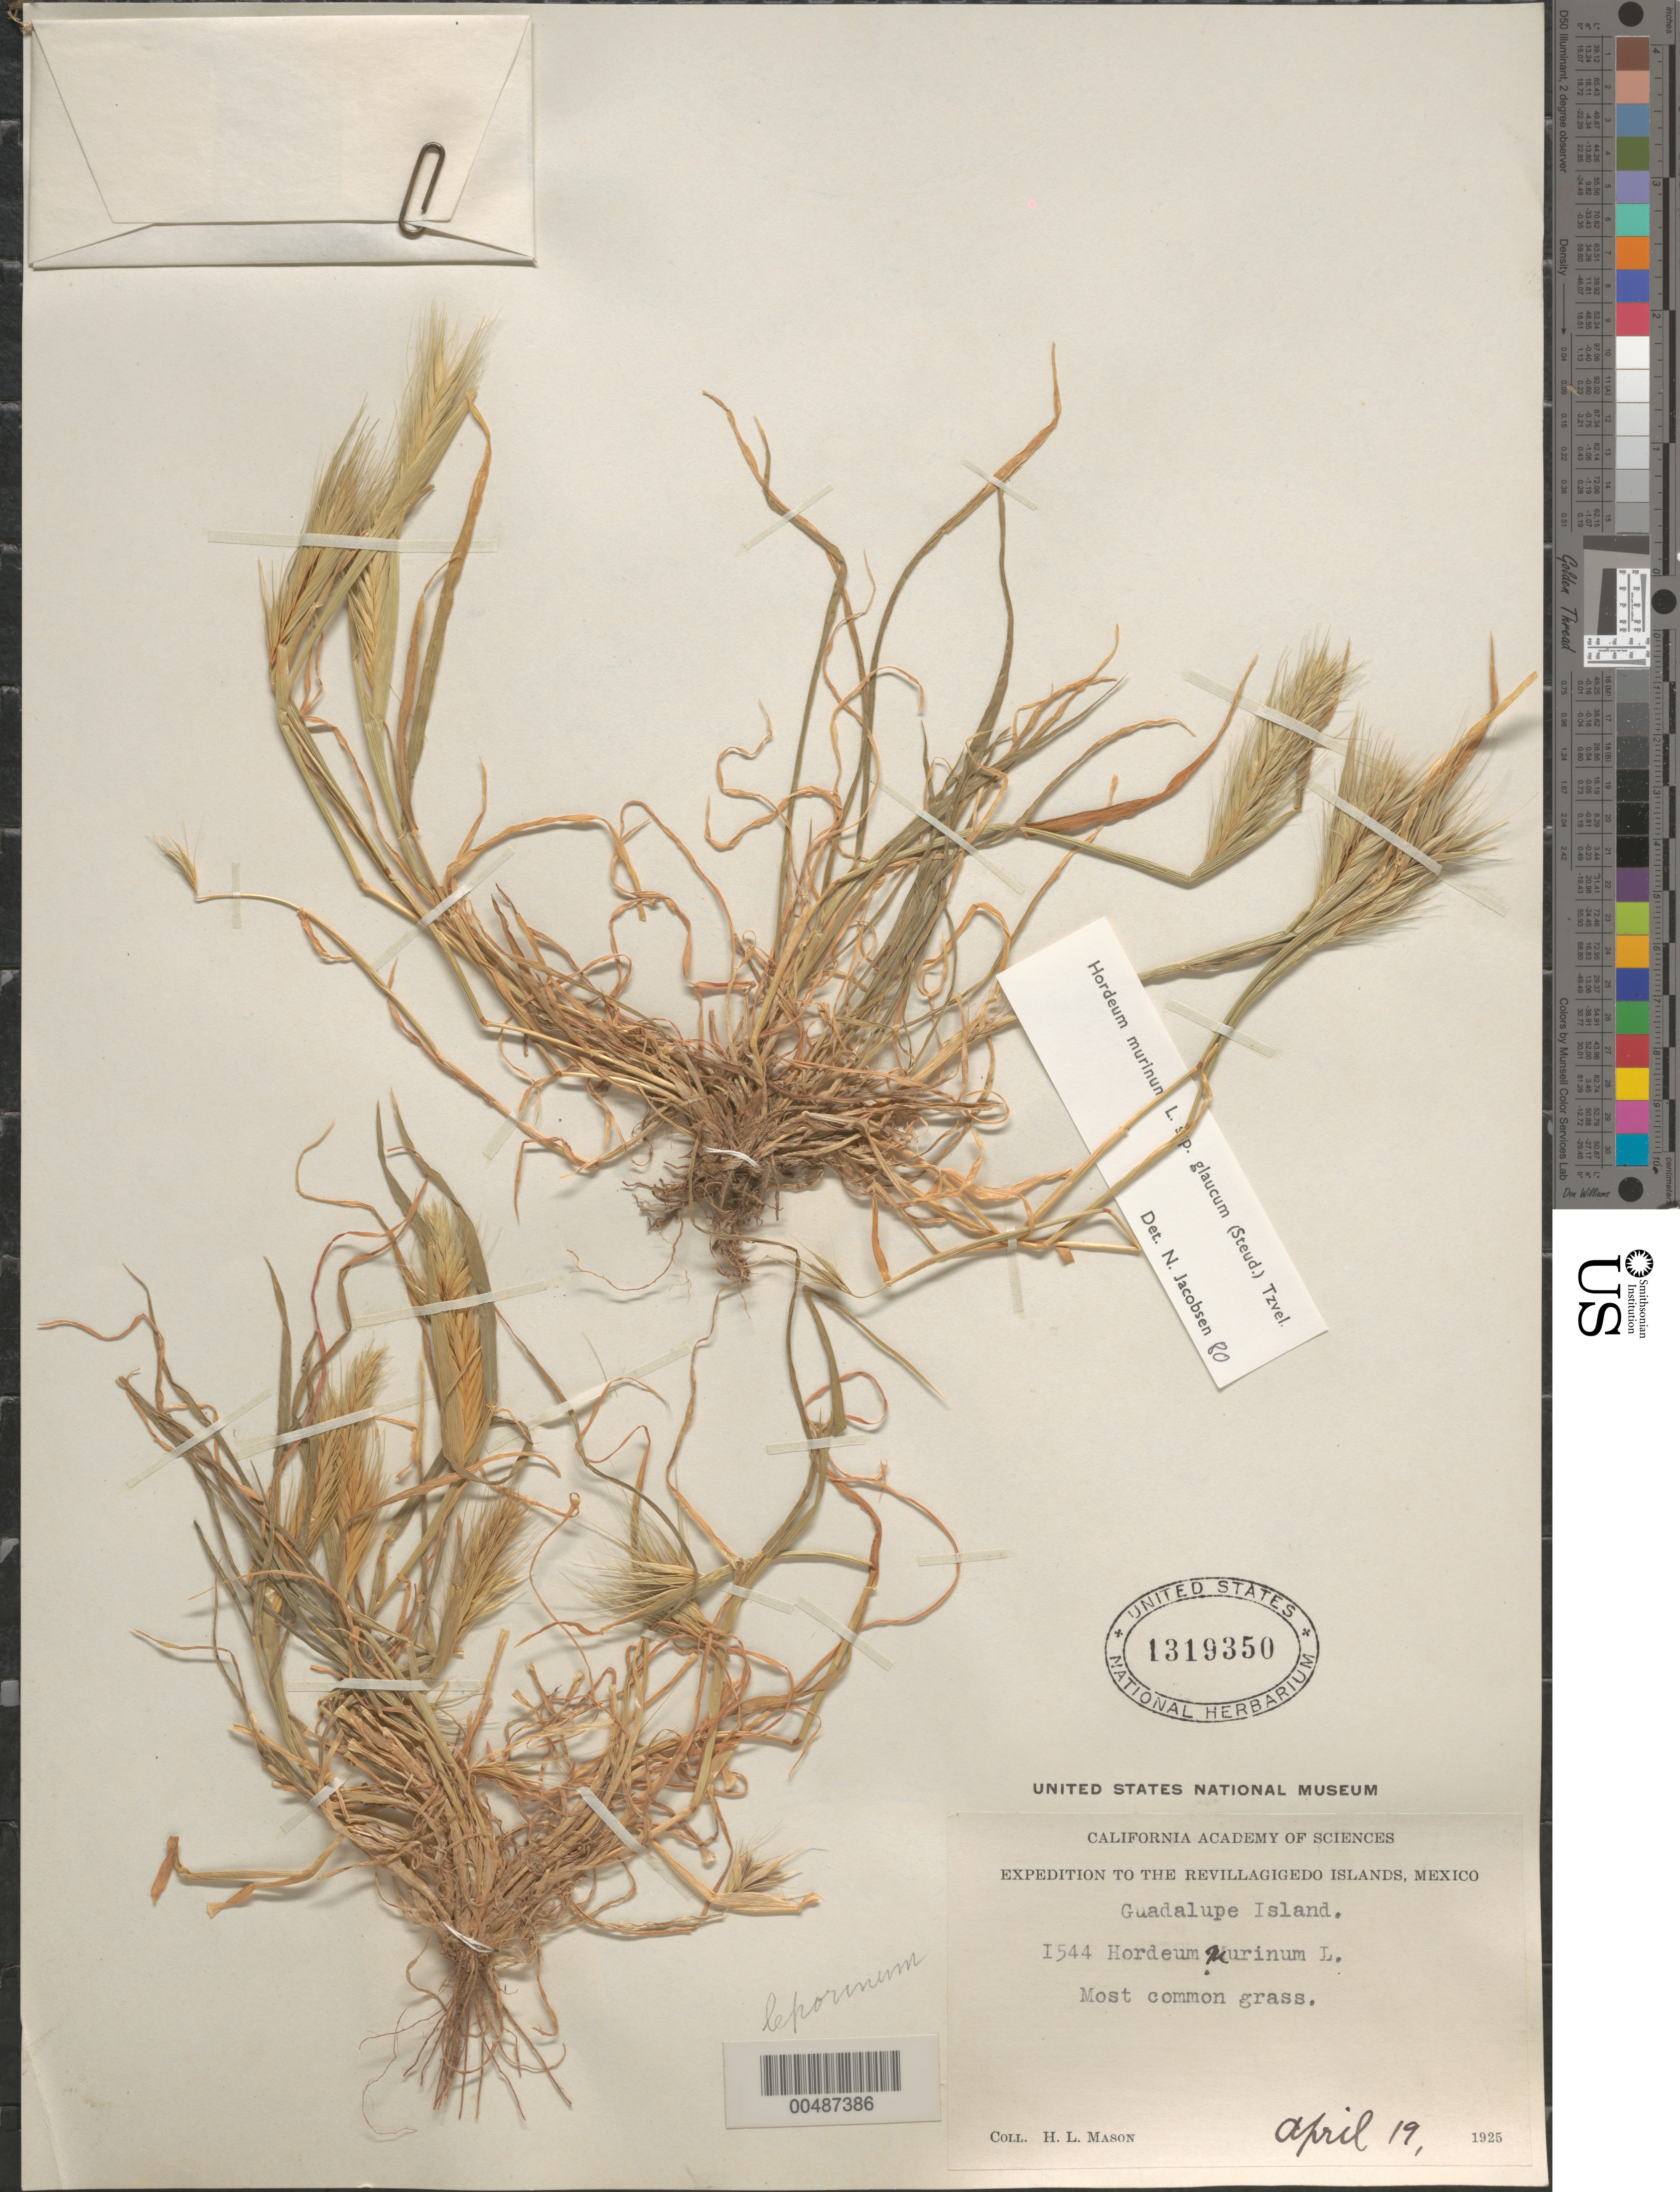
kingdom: Plantae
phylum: Tracheophyta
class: Liliopsida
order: Poales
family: Poaceae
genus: Hordeum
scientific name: Hordeum murinum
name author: L.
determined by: Jacobsen, N. H. G.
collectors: H. L. Mason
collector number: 1544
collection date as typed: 19 Apr 1925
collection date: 1925-04-19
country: Mexico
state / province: Baja California Norte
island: Guadalupe Island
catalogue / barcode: US 1319350